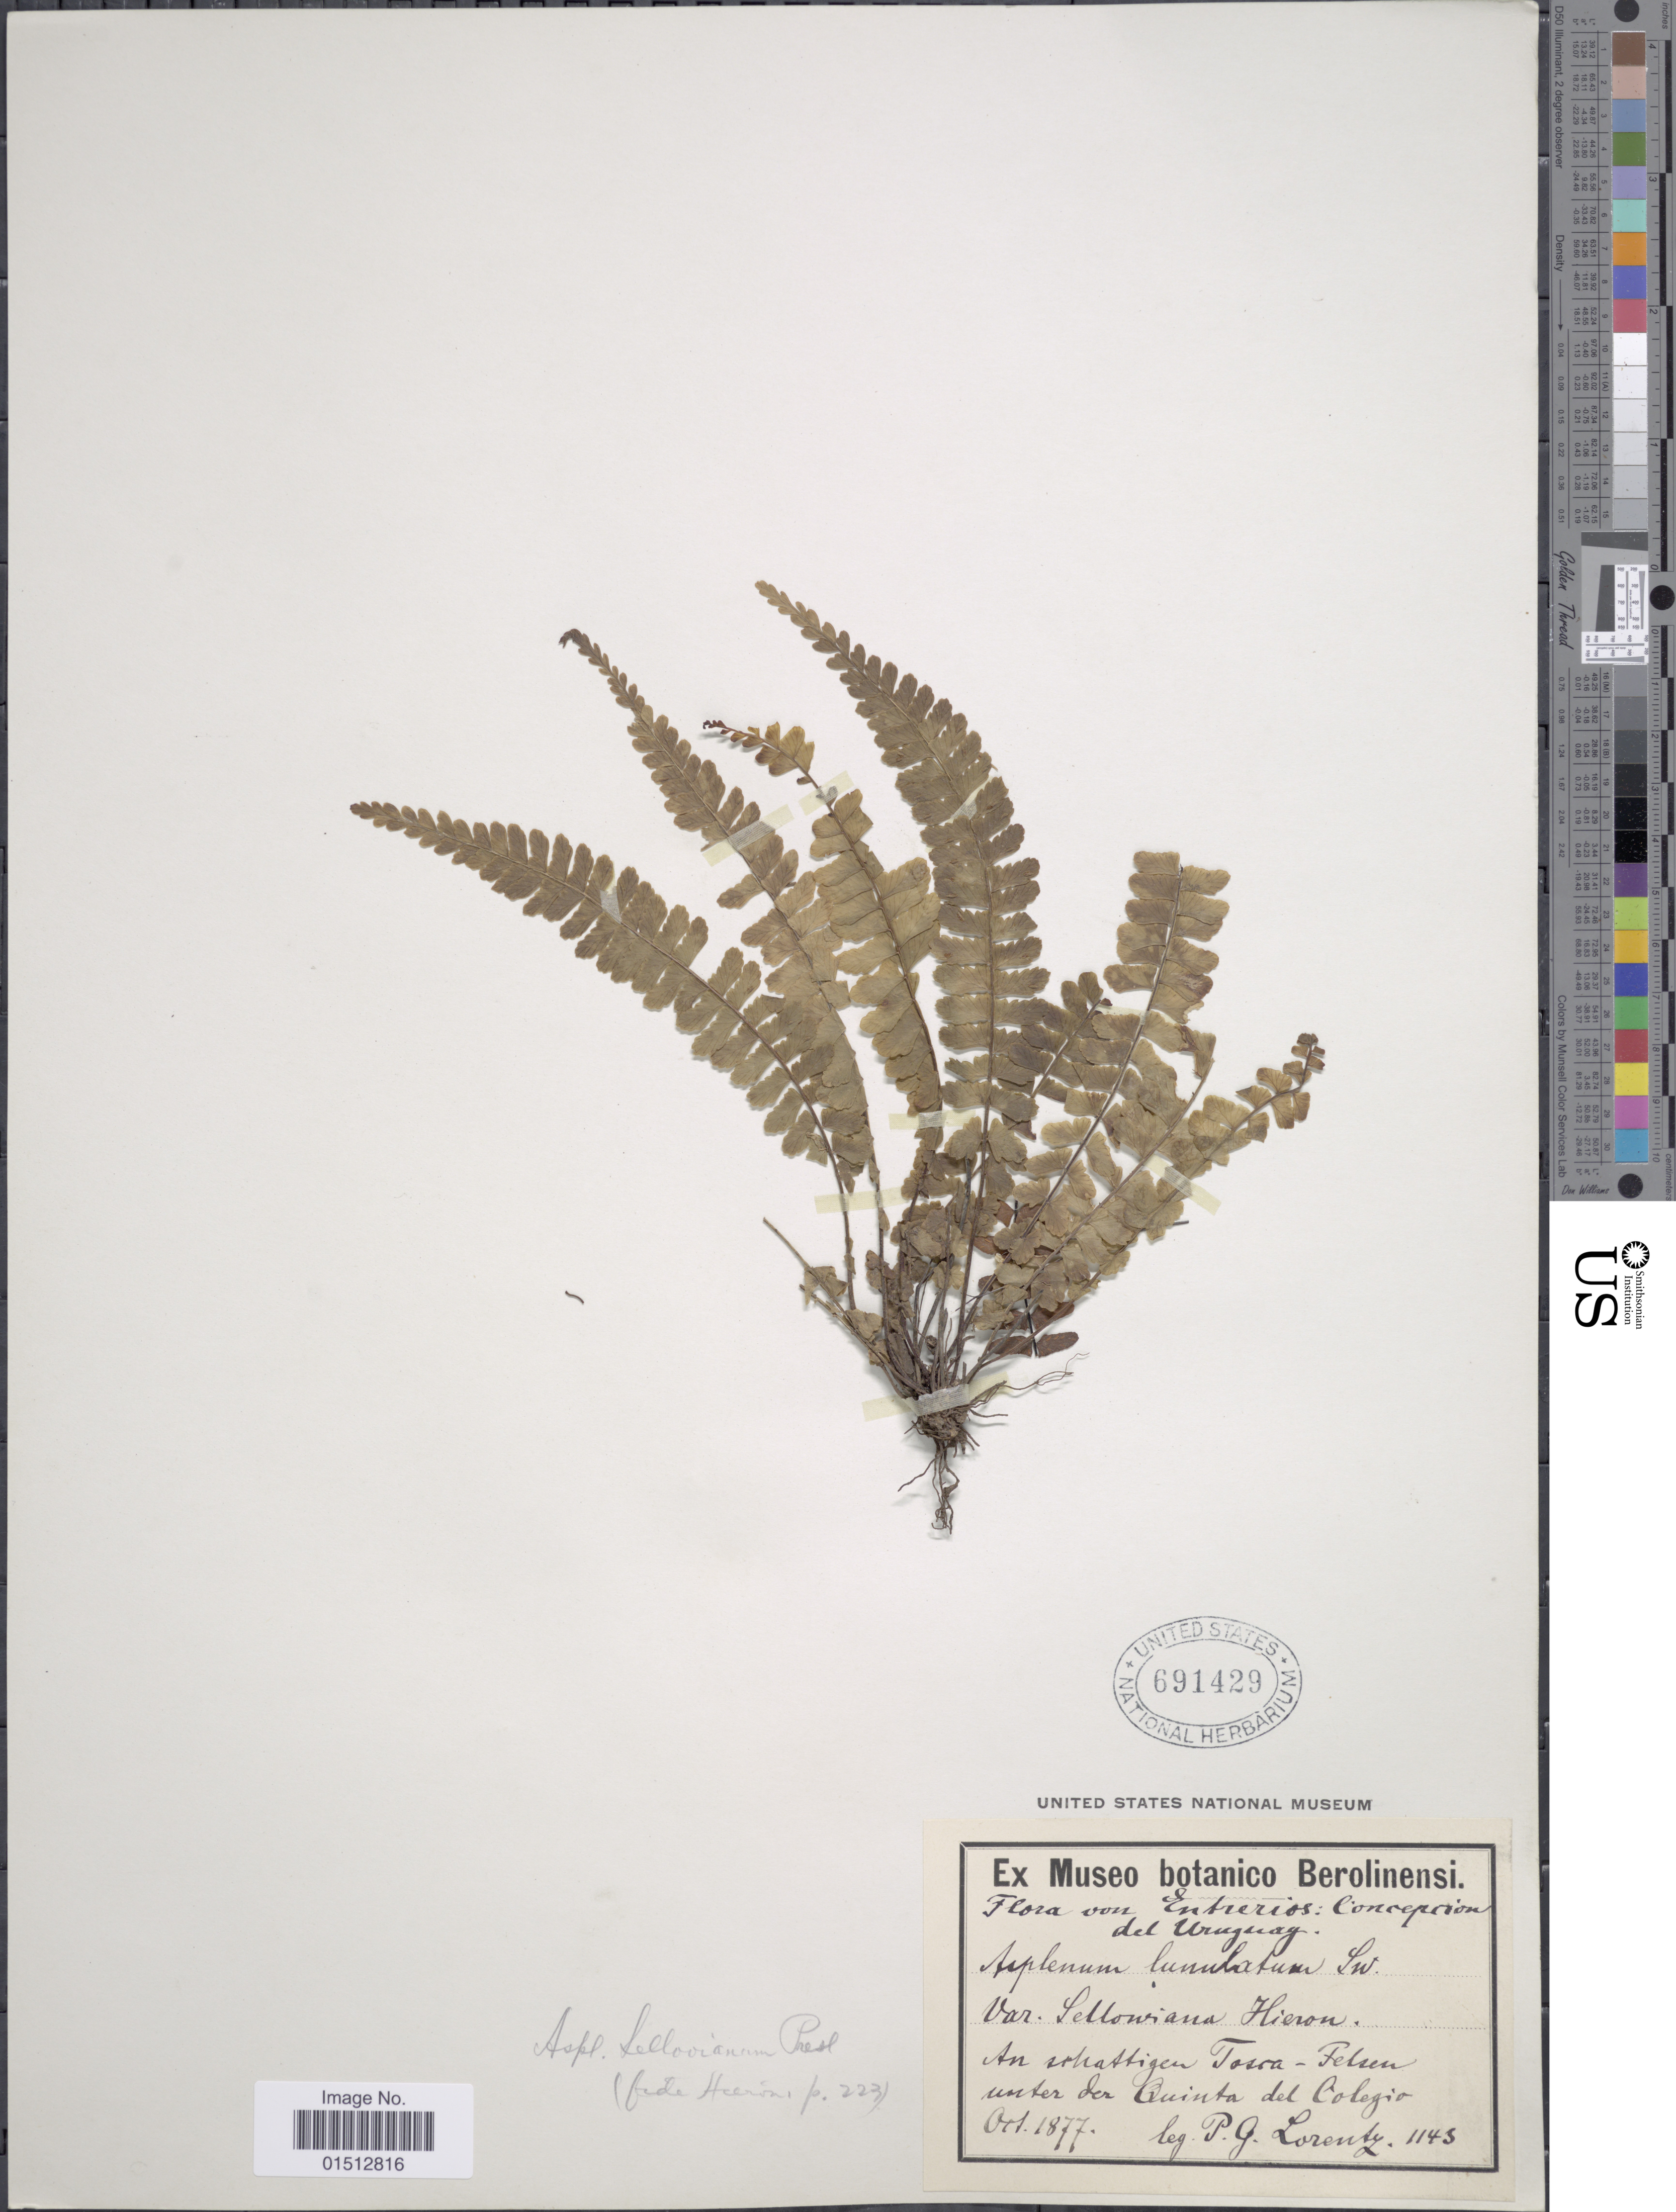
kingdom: Plantae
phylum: Tracheophyta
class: Polypodiopsida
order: Polypodiales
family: Aspleniaceae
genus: Asplenium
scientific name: Asplenium sellowianum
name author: (Hieron.) C. Presl ex Hieron.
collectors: P. G. Lorentz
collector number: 1145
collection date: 1877-10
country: Uruguay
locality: Entrerios: Concepcion del Uruguay, An schattigen Tosca- Felsen unter der Quita del Colegio.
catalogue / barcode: US 691429